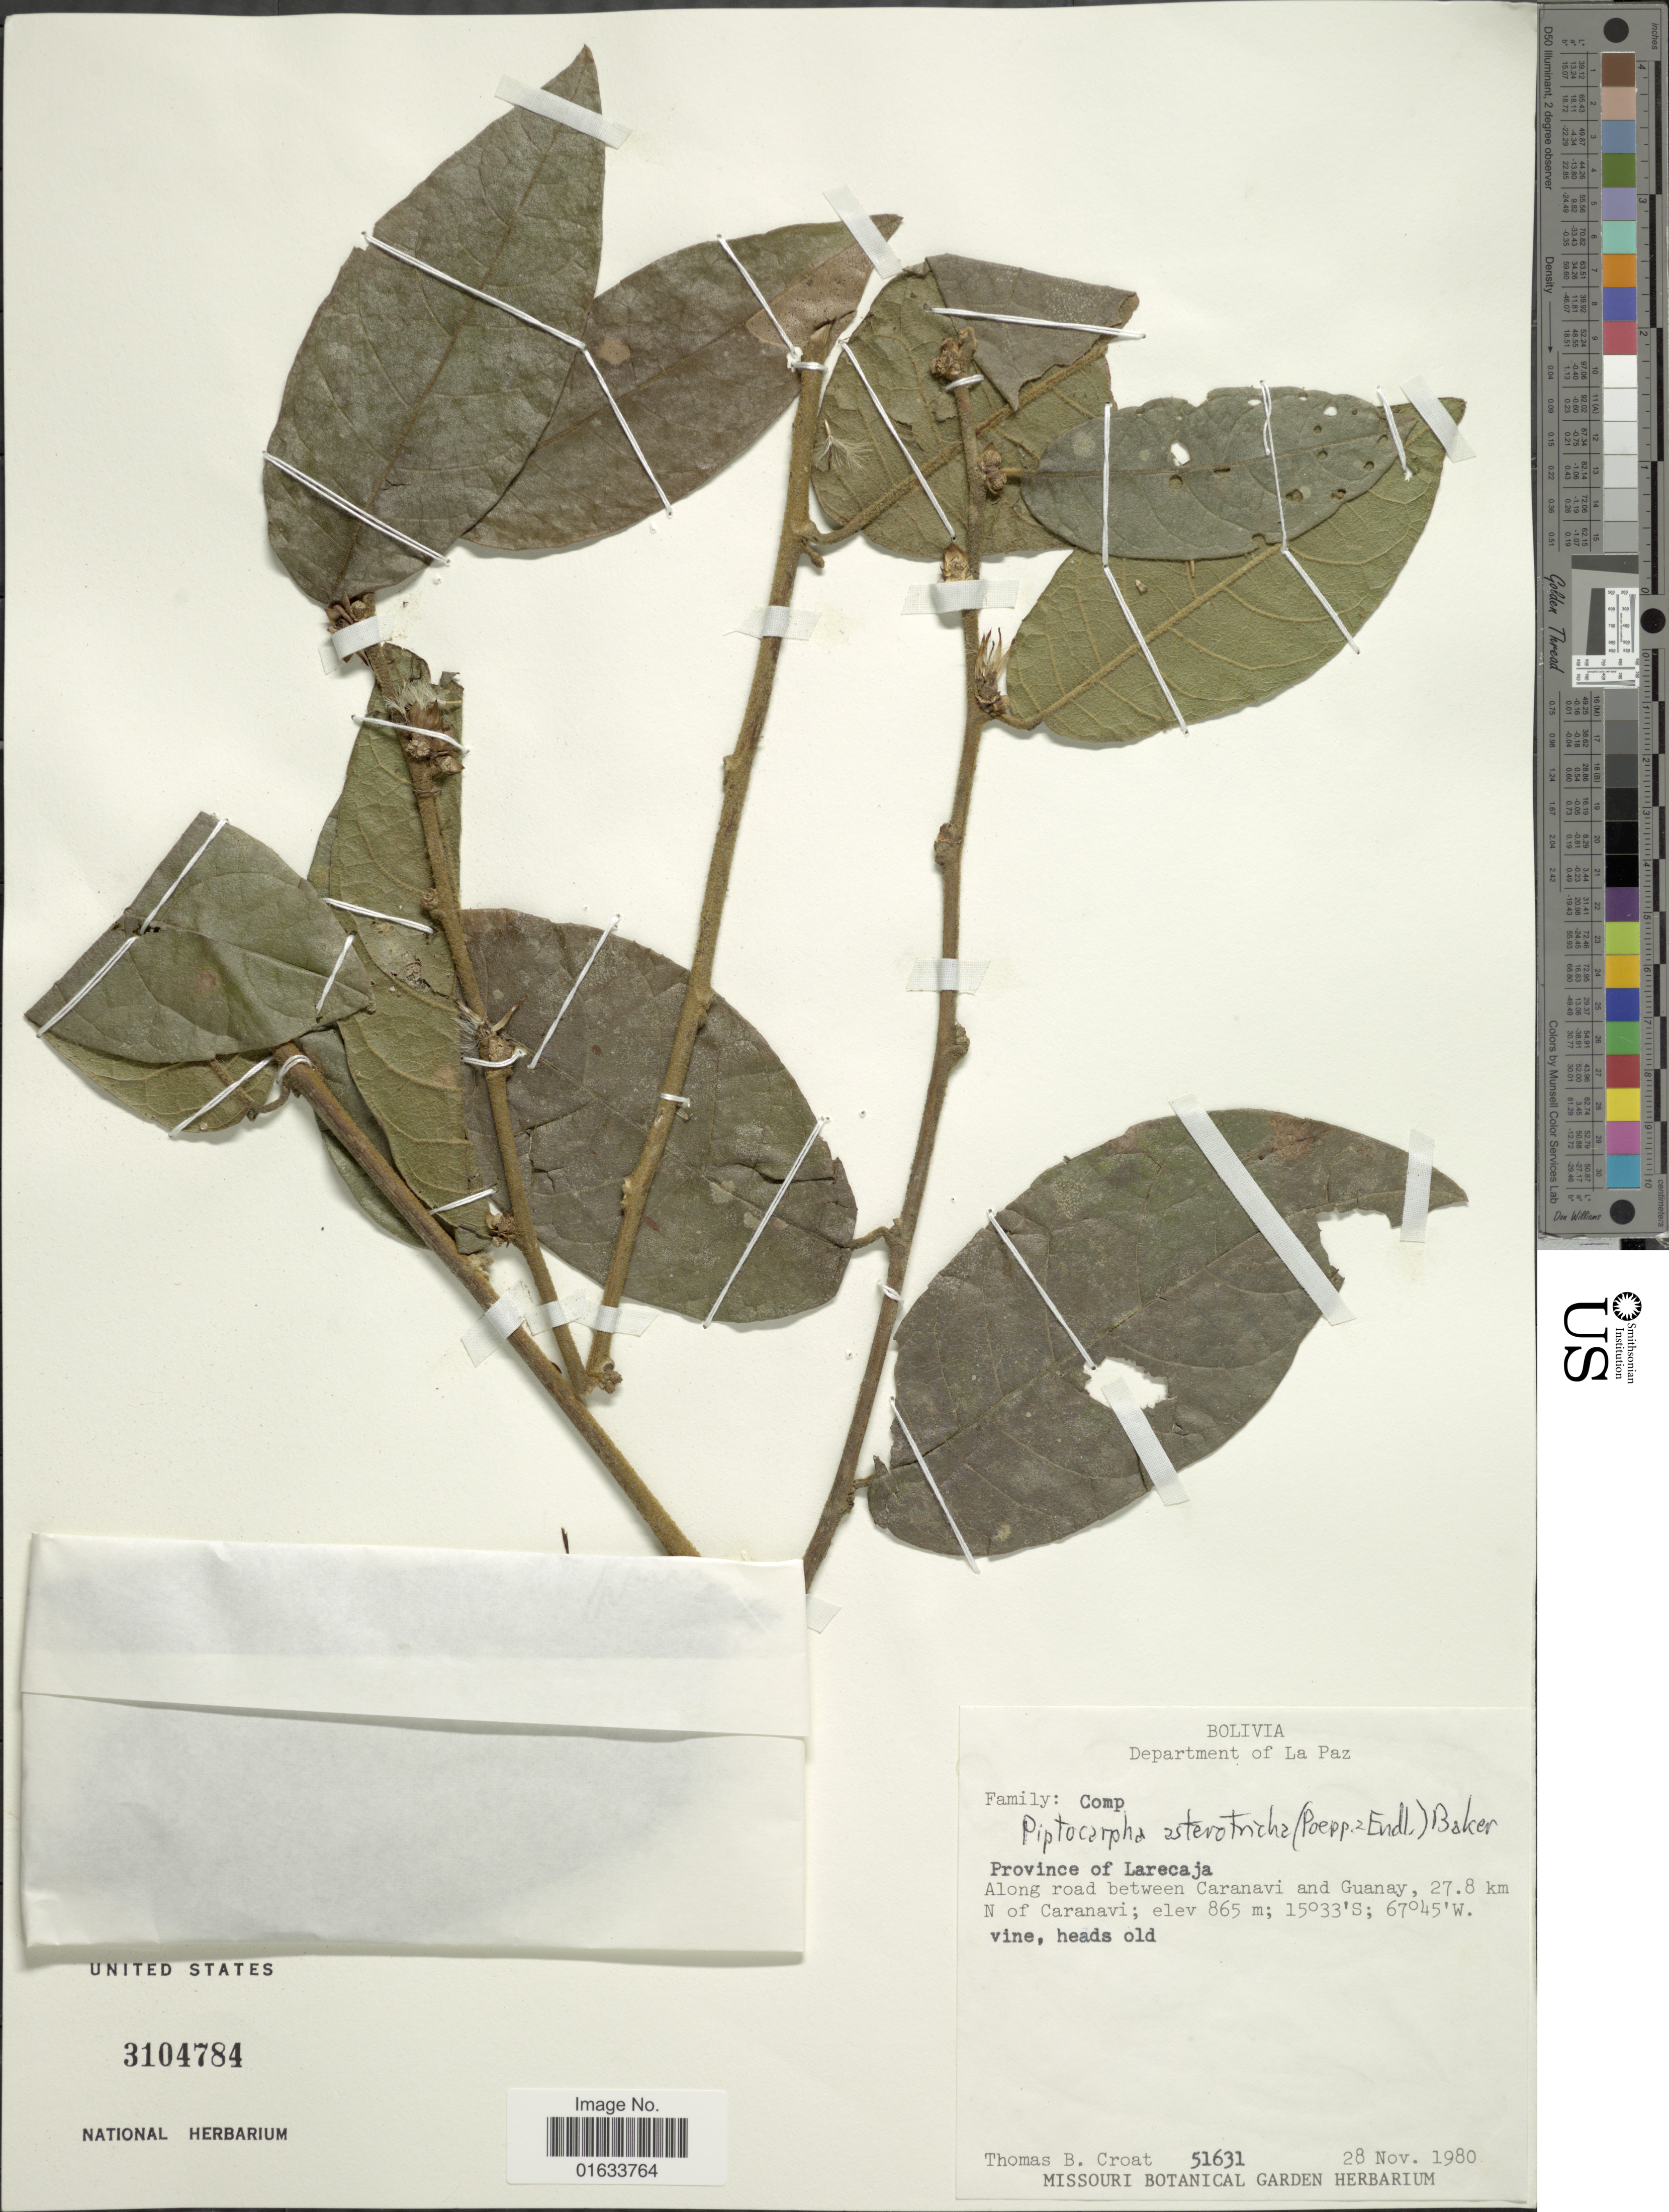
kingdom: Plantae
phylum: Tracheophyta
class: Magnoliopsida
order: Asterales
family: Asteraceae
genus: Piptocarpha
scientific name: Piptocarpha asterotrichia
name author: (Poepp.) Baker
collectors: T. B. Croat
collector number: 51631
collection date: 1980-11-28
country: Bolivia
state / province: La Paz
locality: Department of La Paz. Province of Larecaja. Along road between Caranavi and Guanay, 27.8 km N of Caranavi.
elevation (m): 865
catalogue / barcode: US 3104784